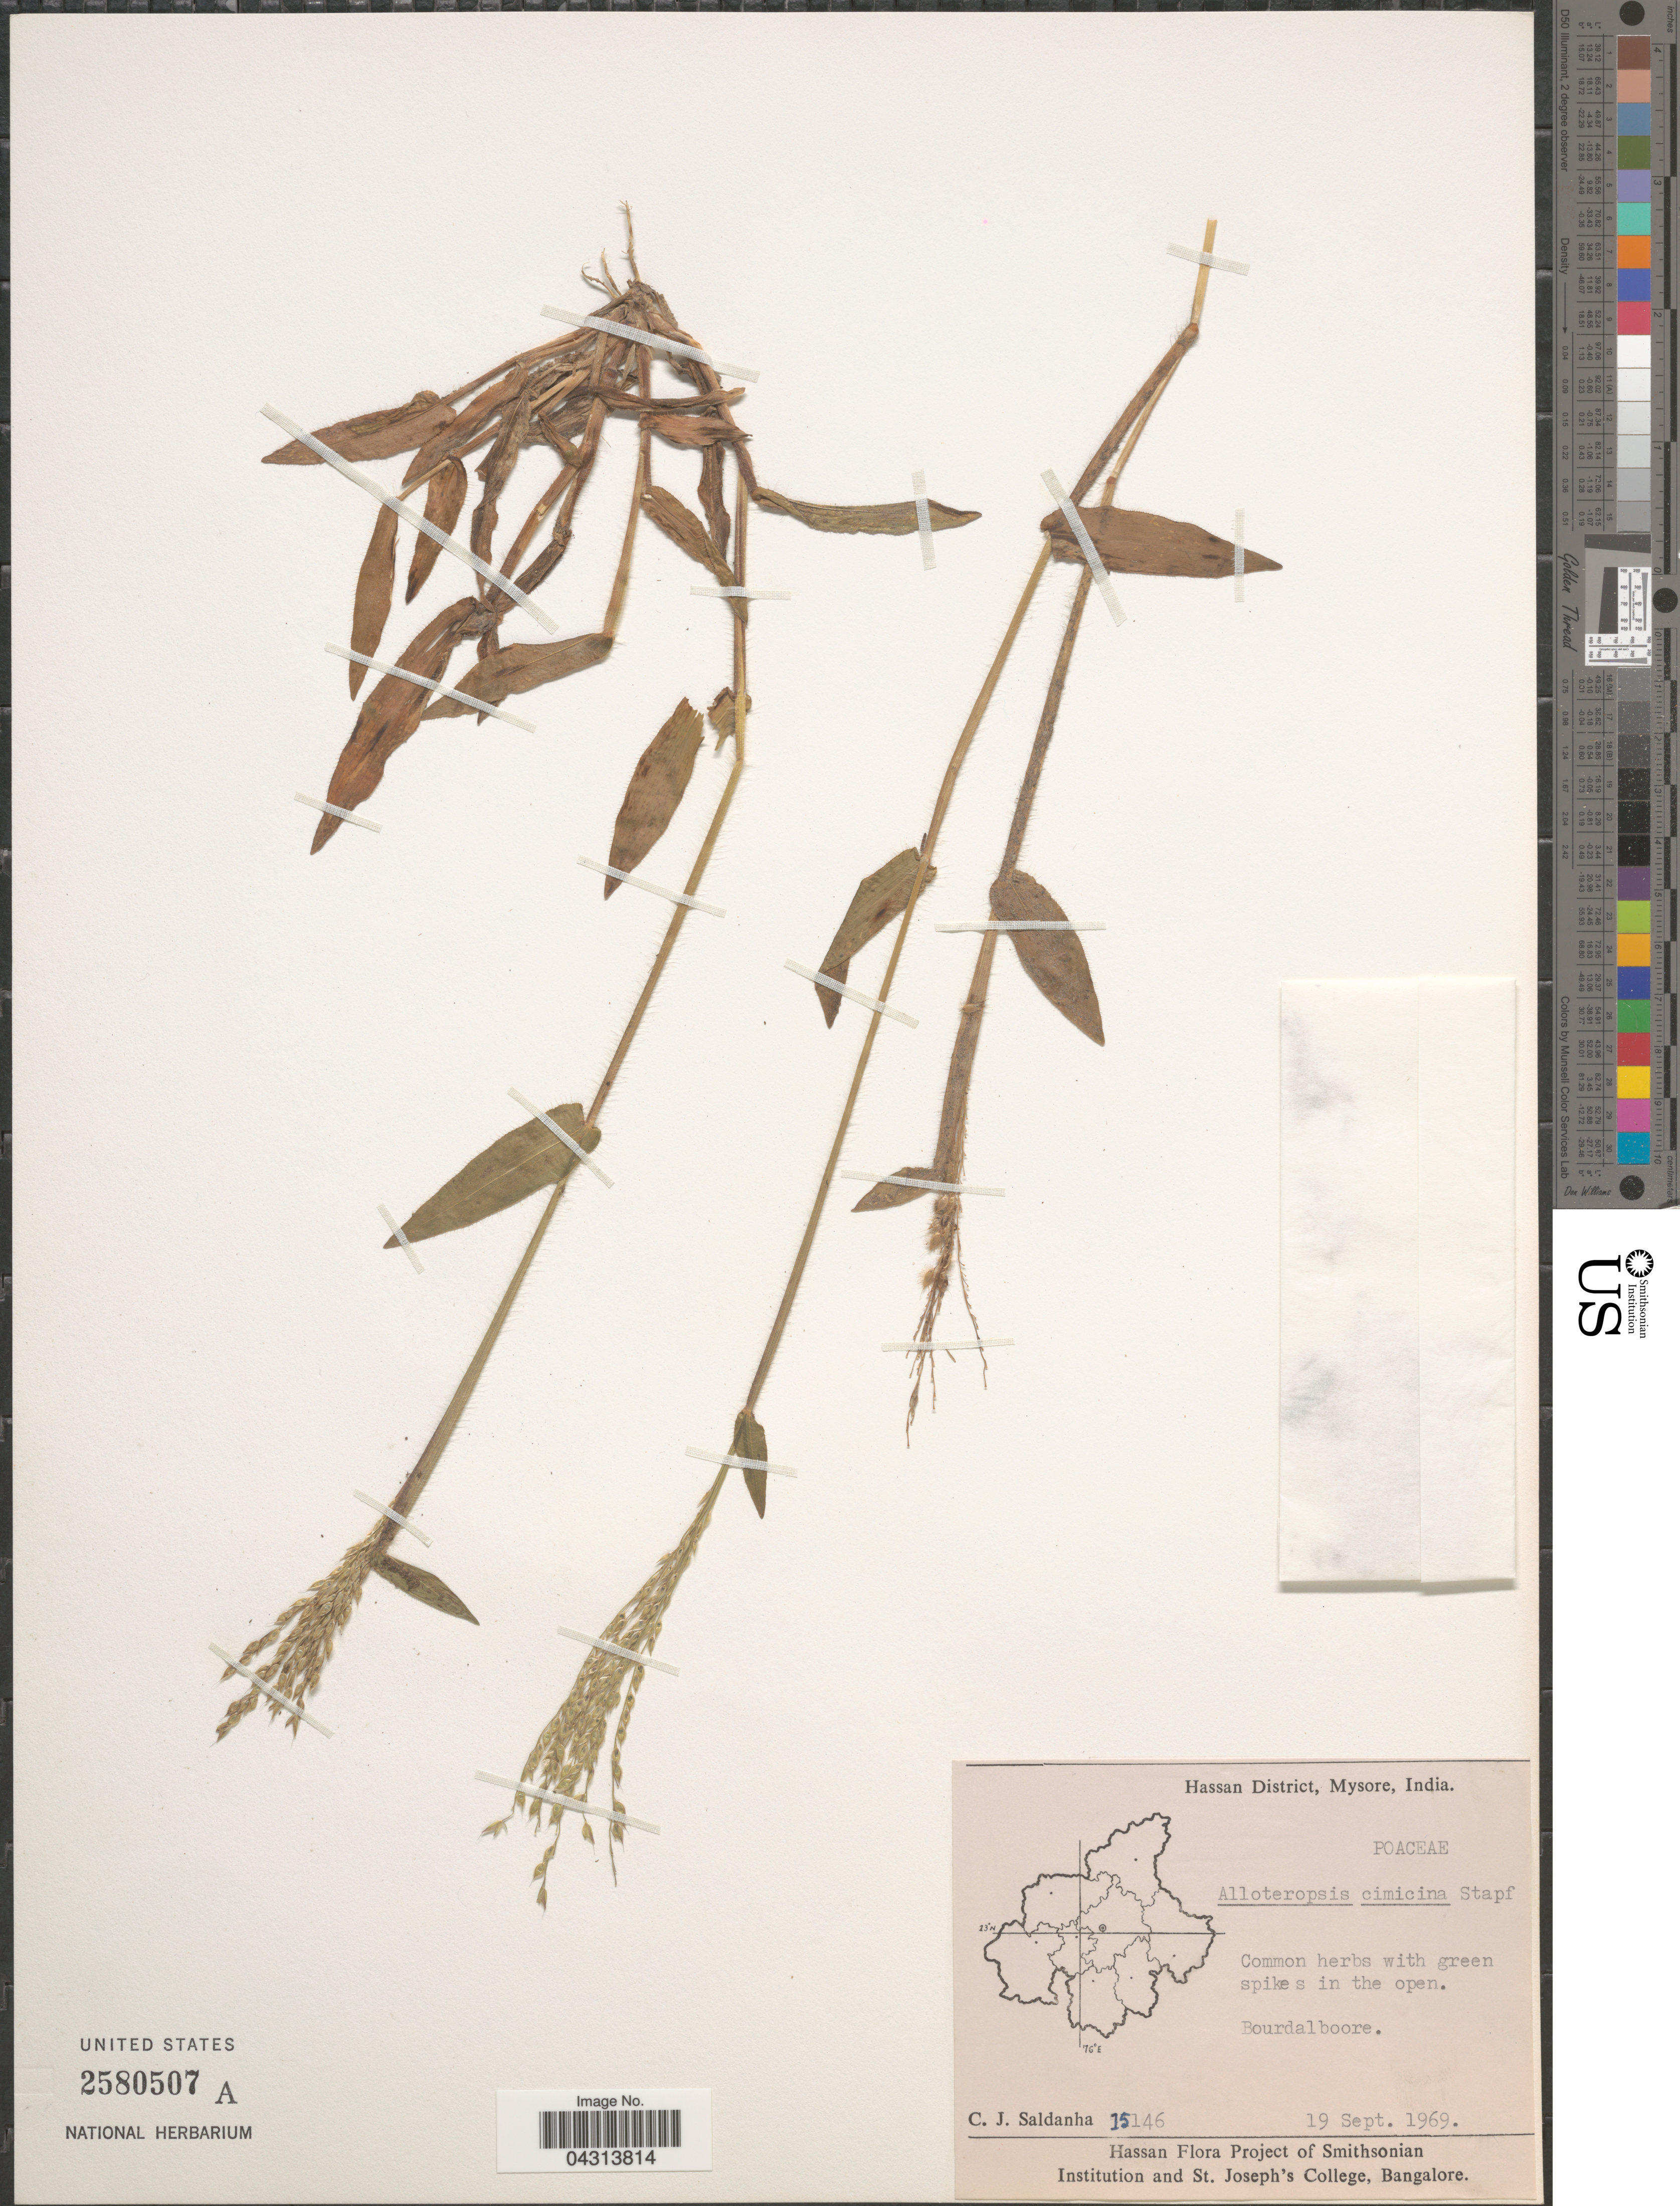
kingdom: Plantae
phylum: Tracheophyta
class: Liliopsida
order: Poales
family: Poaceae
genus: Alloteropsis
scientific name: Alloteropsis cimicina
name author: (L.) Stapf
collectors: C. J. Saldanha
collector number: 15146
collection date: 1969-09-19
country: India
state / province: Karnataka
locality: Hassan District, Mysore. Bourdalboore.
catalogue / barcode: US 2580507A